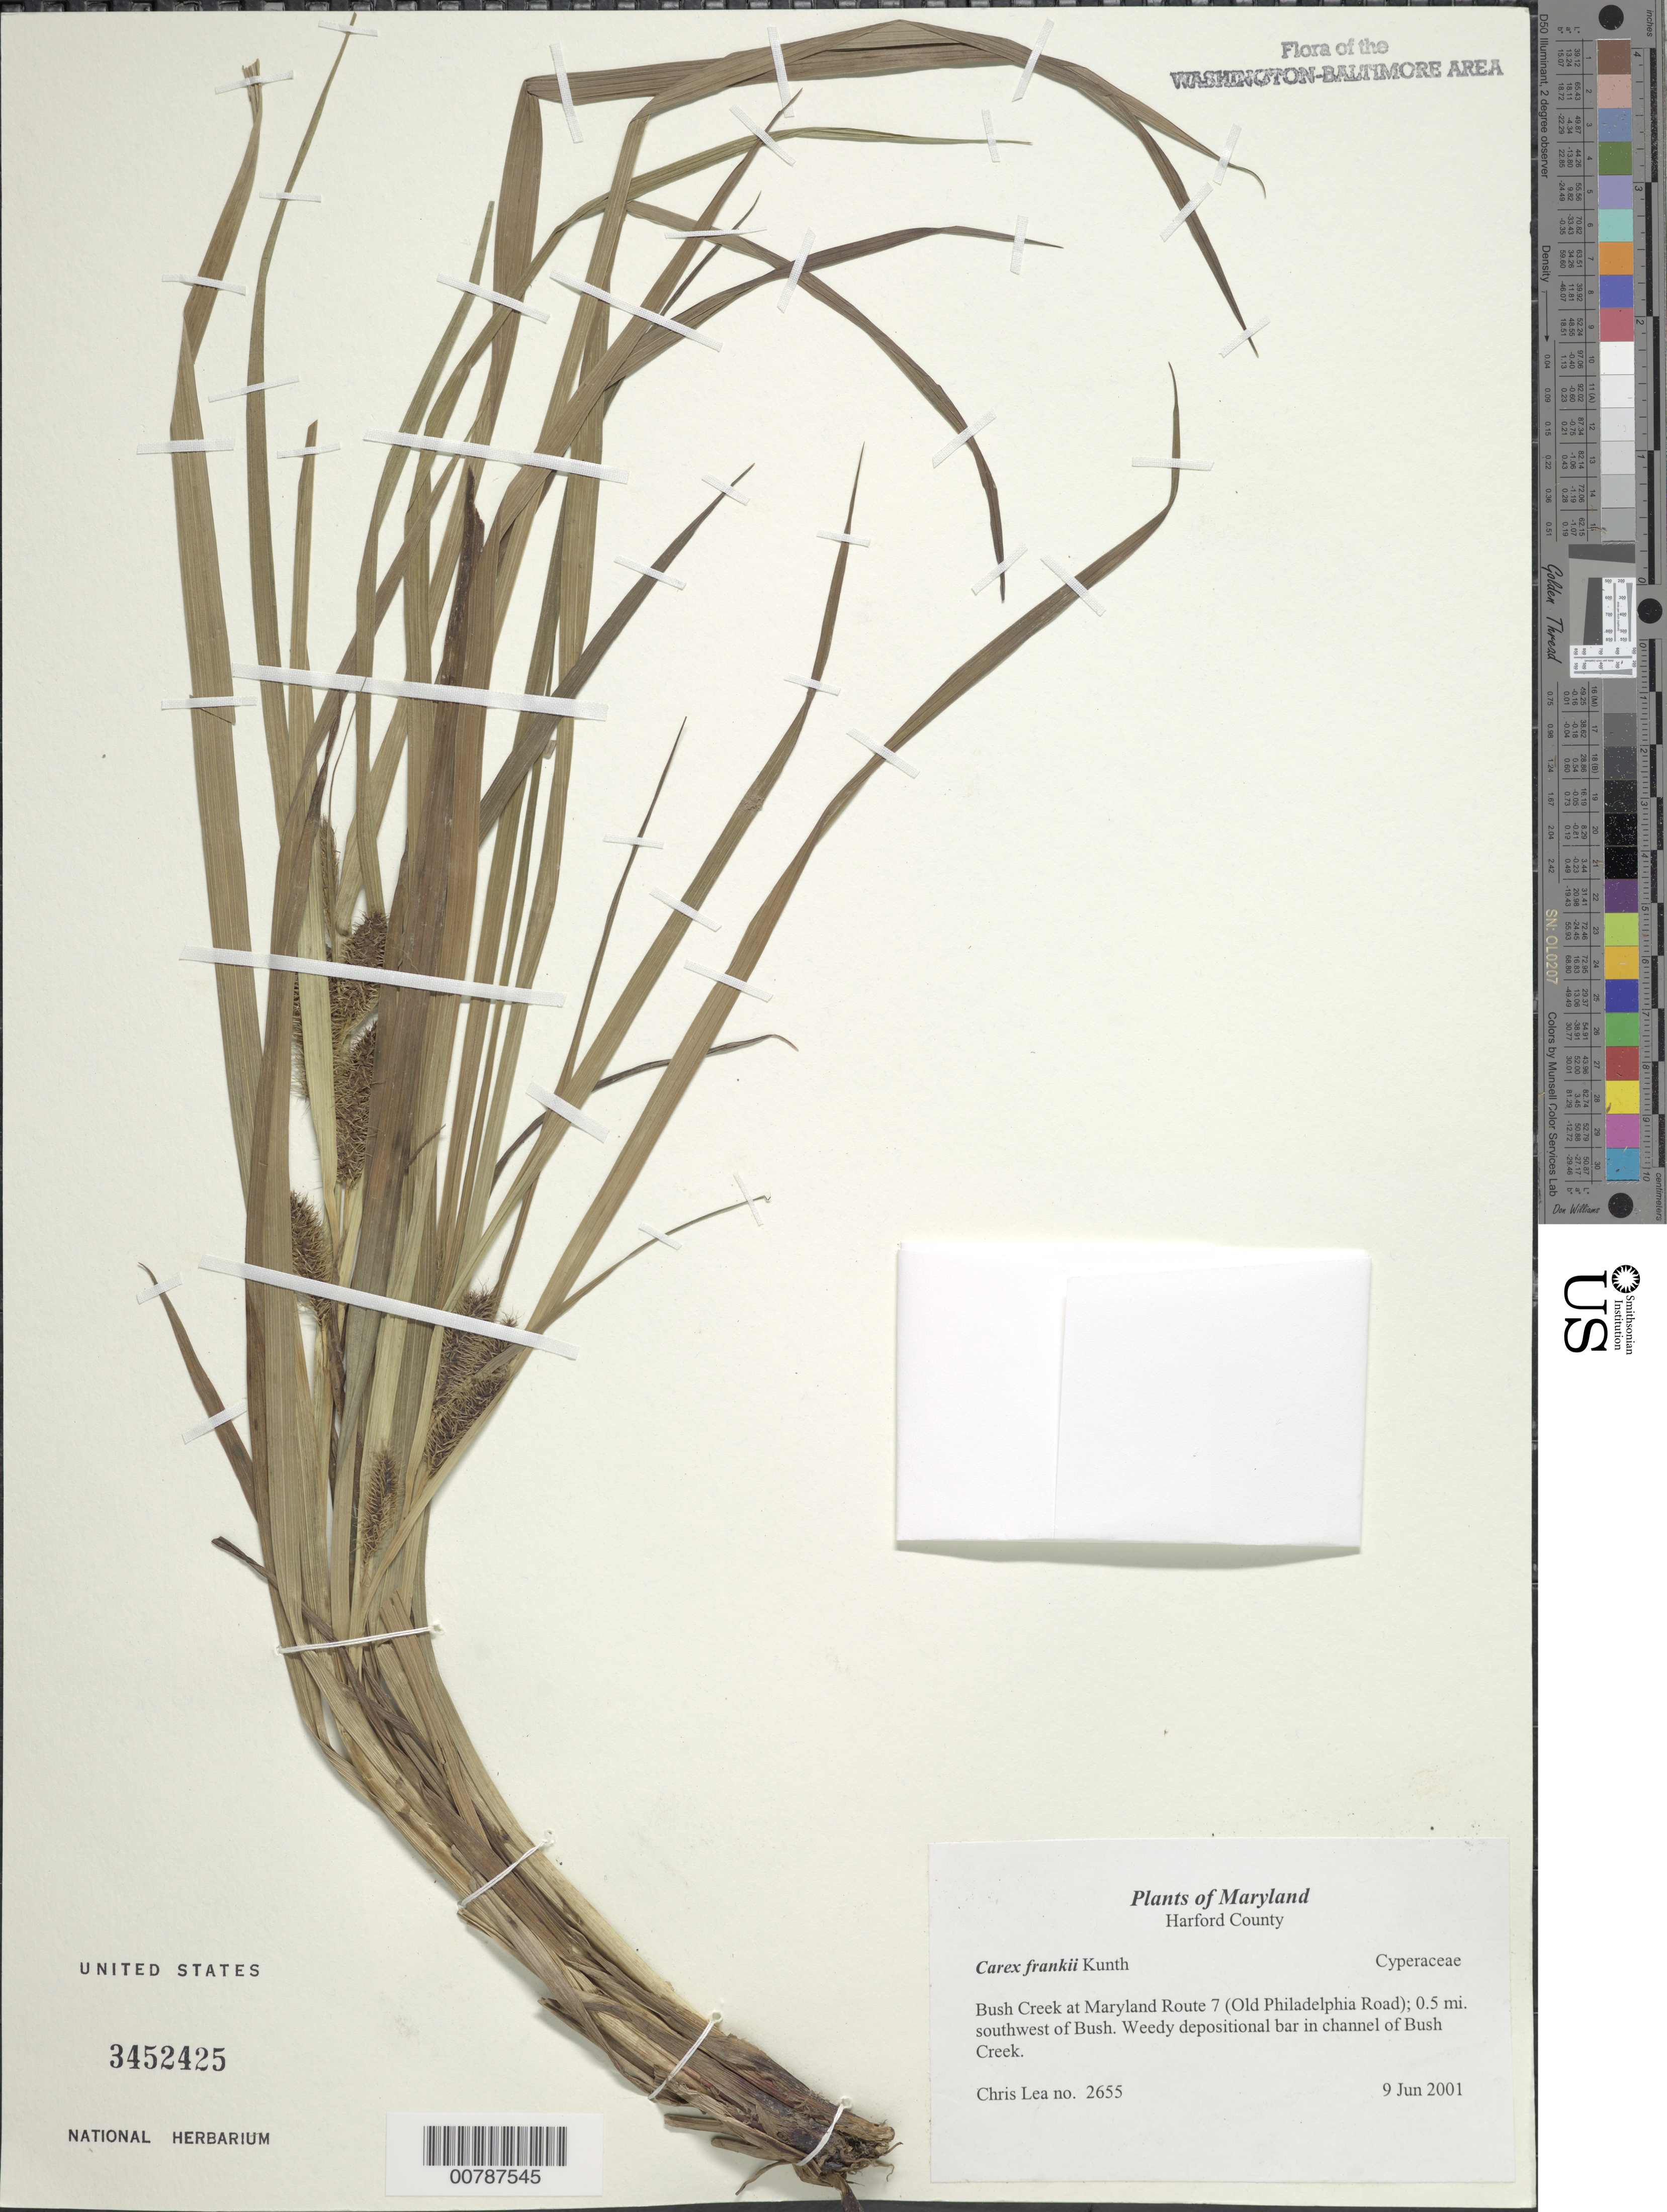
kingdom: Plantae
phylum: Tracheophyta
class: Liliopsida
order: Poales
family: Cyperaceae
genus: Carex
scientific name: Carex frankii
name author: Kunth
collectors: C. Lea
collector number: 2655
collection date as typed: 9 Jun 2001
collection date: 2001-06-09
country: United States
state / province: Maryland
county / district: Harford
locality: Bush Creek at MD Route 7 (Old Philadelphia Road); 0.5 mi. southwest of Bush).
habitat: Weedy depositional bar in channel of Bush Creek.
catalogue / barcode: US 3452425